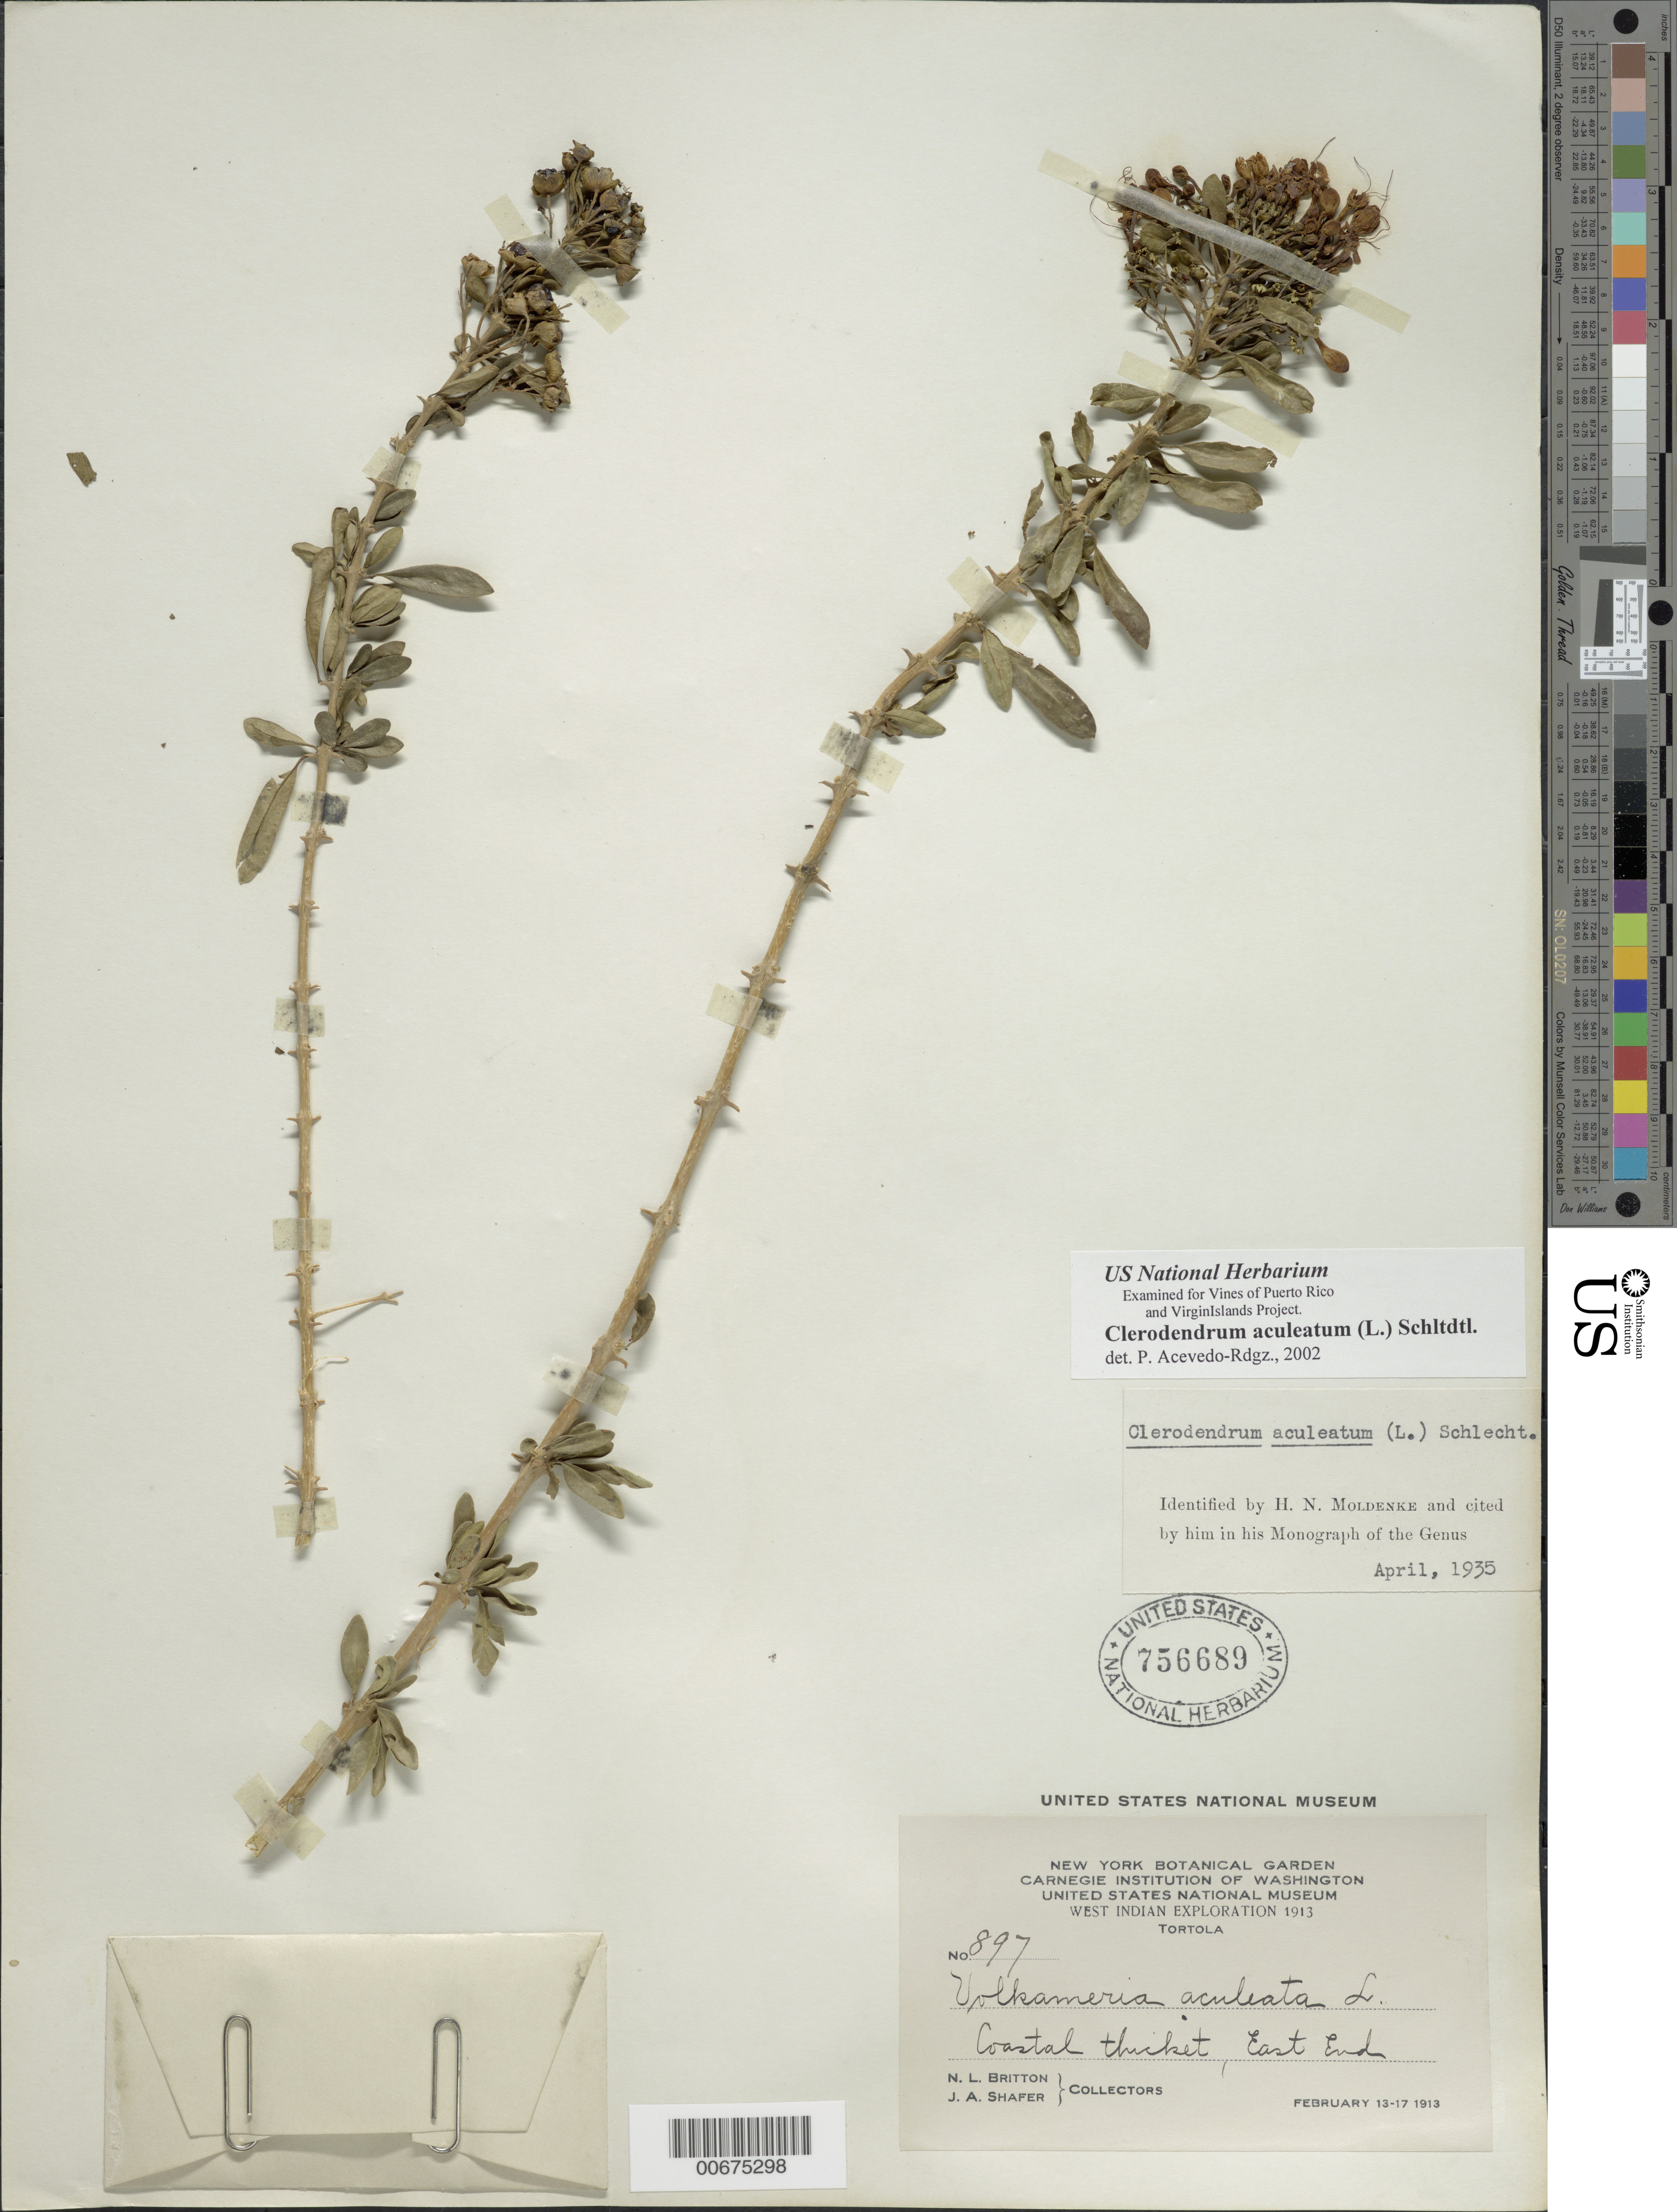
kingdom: Plantae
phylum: Tracheophyta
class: Magnoliopsida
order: Lamiales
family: Lamiaceae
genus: Clerodendrum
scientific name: Clerodendrum aculeatum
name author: (L.) Schltdl.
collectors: N. Britton & J. A. Shafer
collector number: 897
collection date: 1913-02-13/1913-02-17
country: British Virgin Islands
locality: Tortola. West Indian. Coastal thicket, East End.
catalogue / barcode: US 756689